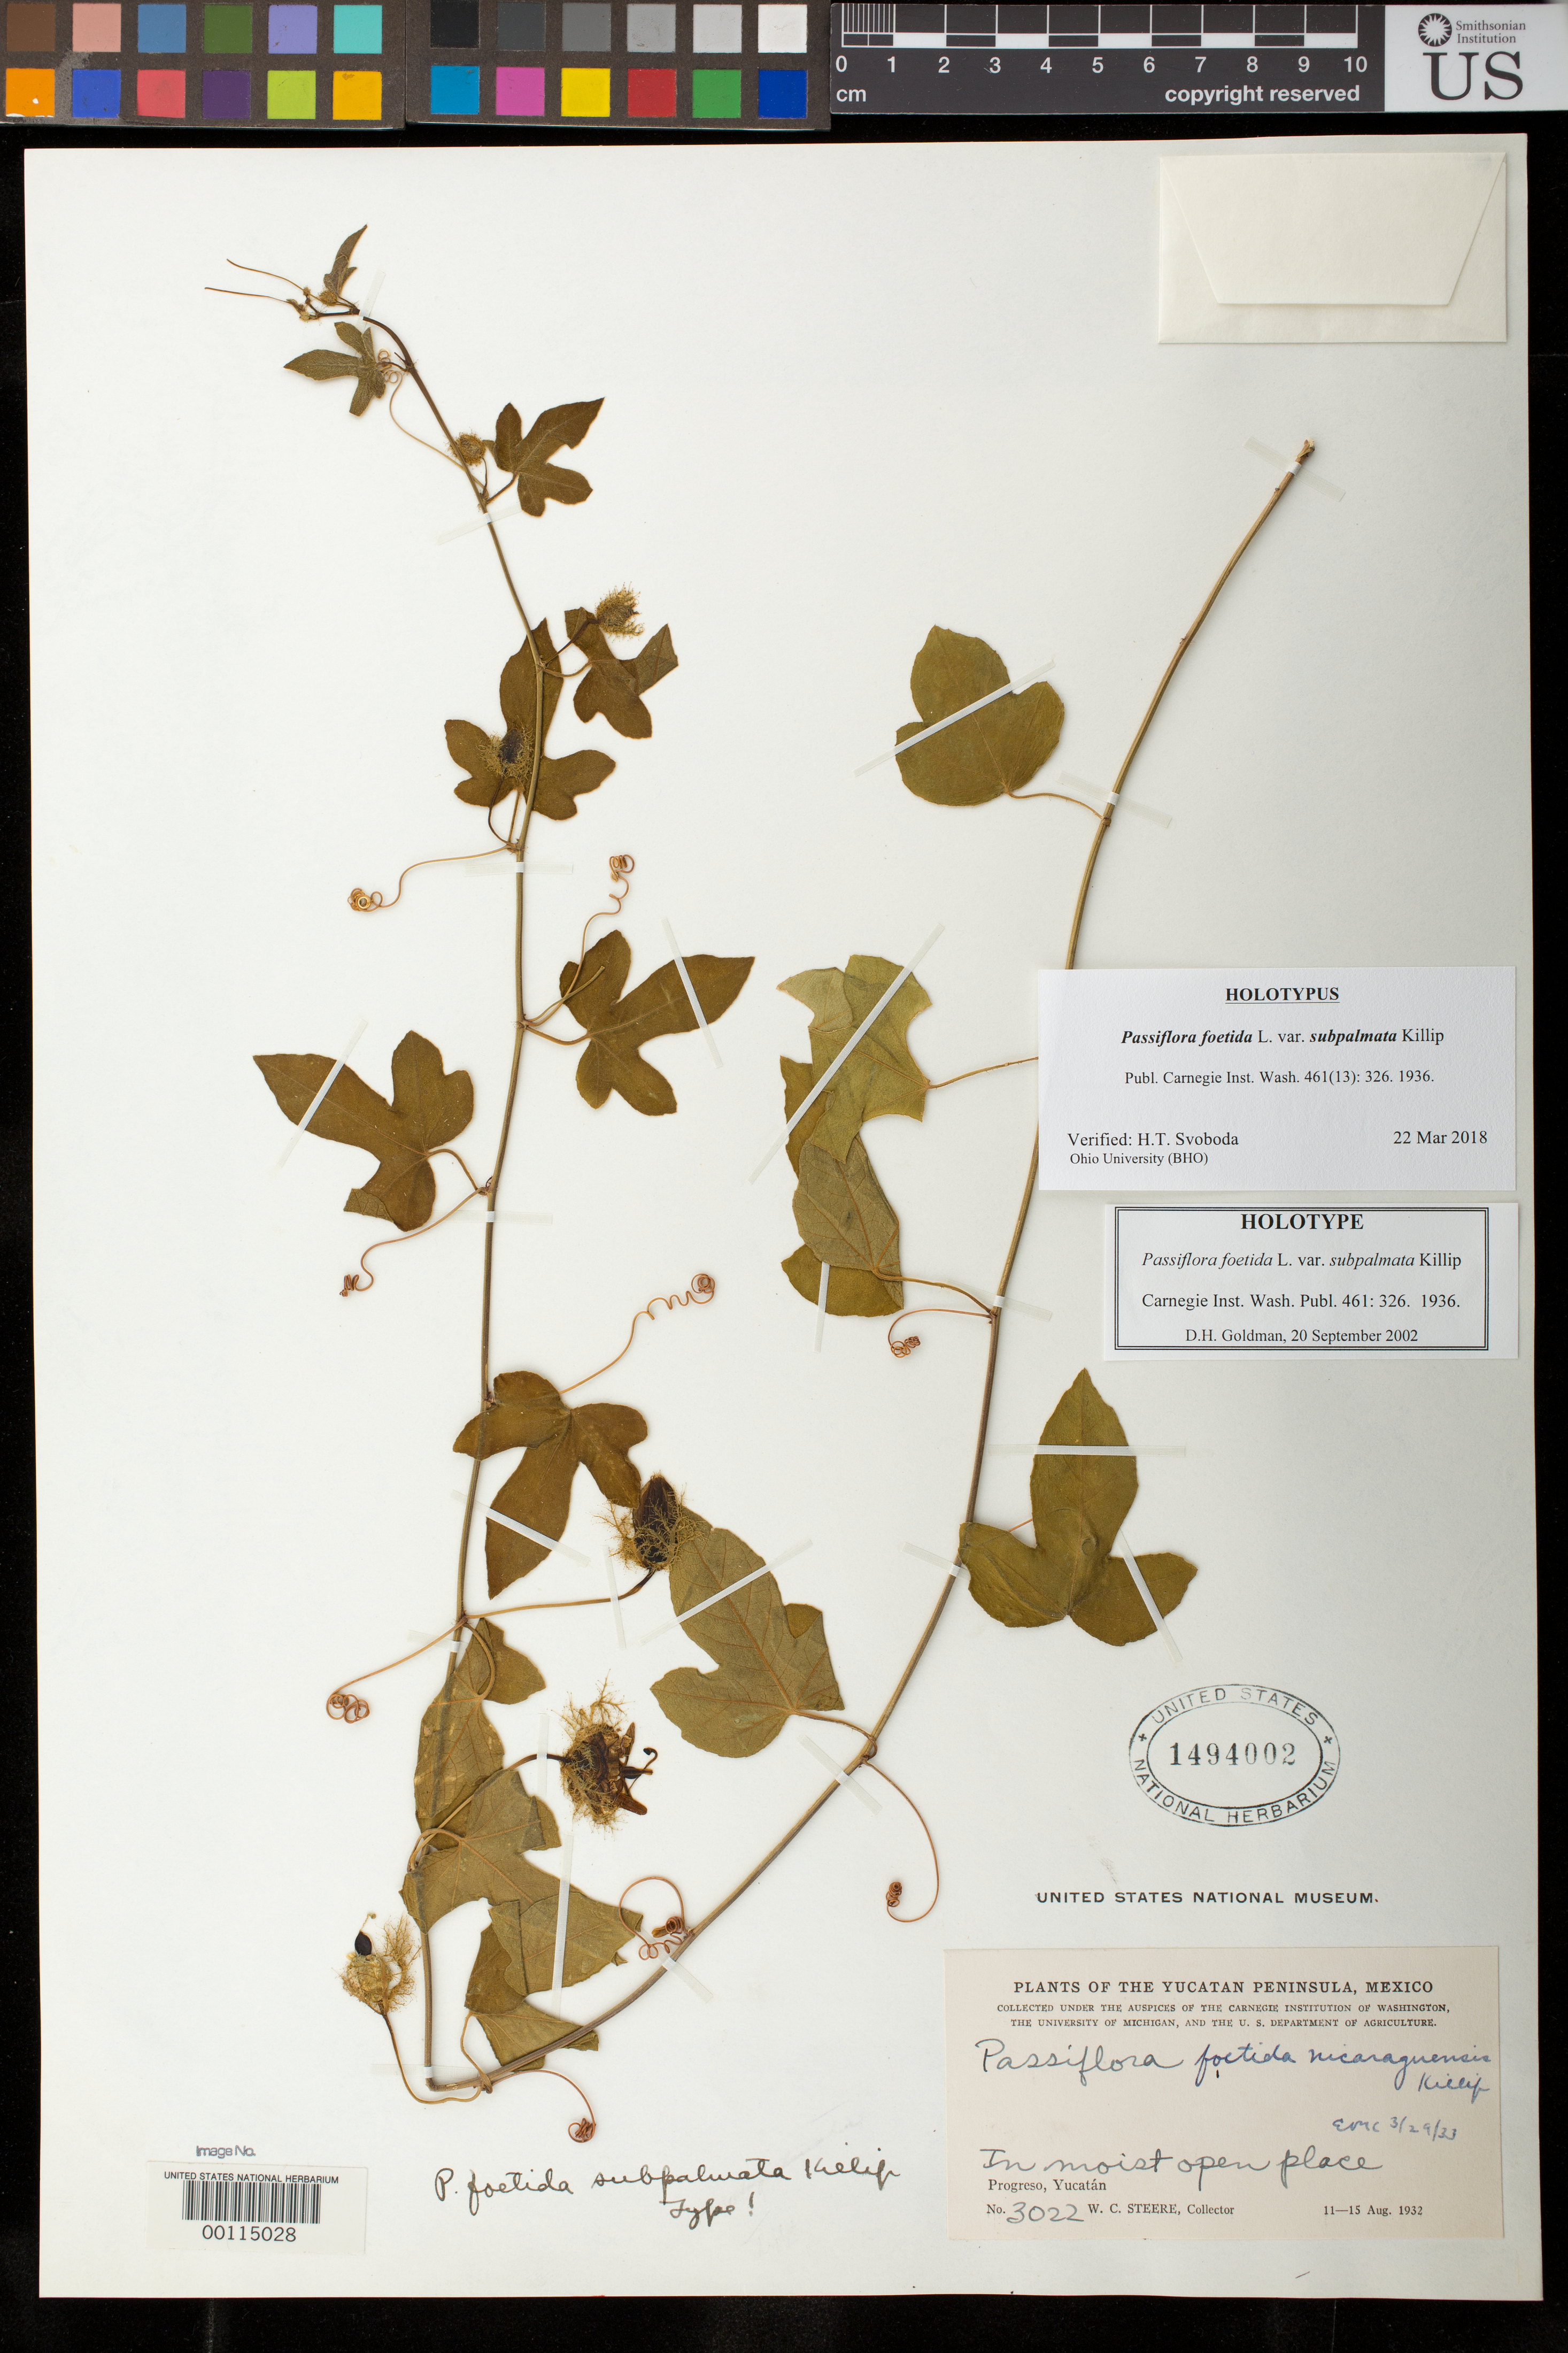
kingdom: Plantae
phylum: Tracheophyta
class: Magnoliopsida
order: Malpighiales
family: Passifloraceae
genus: Passiflora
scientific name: Passiflora foetida var. subpalmata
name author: Killip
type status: Holotype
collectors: W. C. Steere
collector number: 3022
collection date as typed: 11 Aug 1932 to 15 Aug 1932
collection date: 1932-08-11/1932-08-15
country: Mexico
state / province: Yucatán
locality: Progreso.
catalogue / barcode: US 1494002